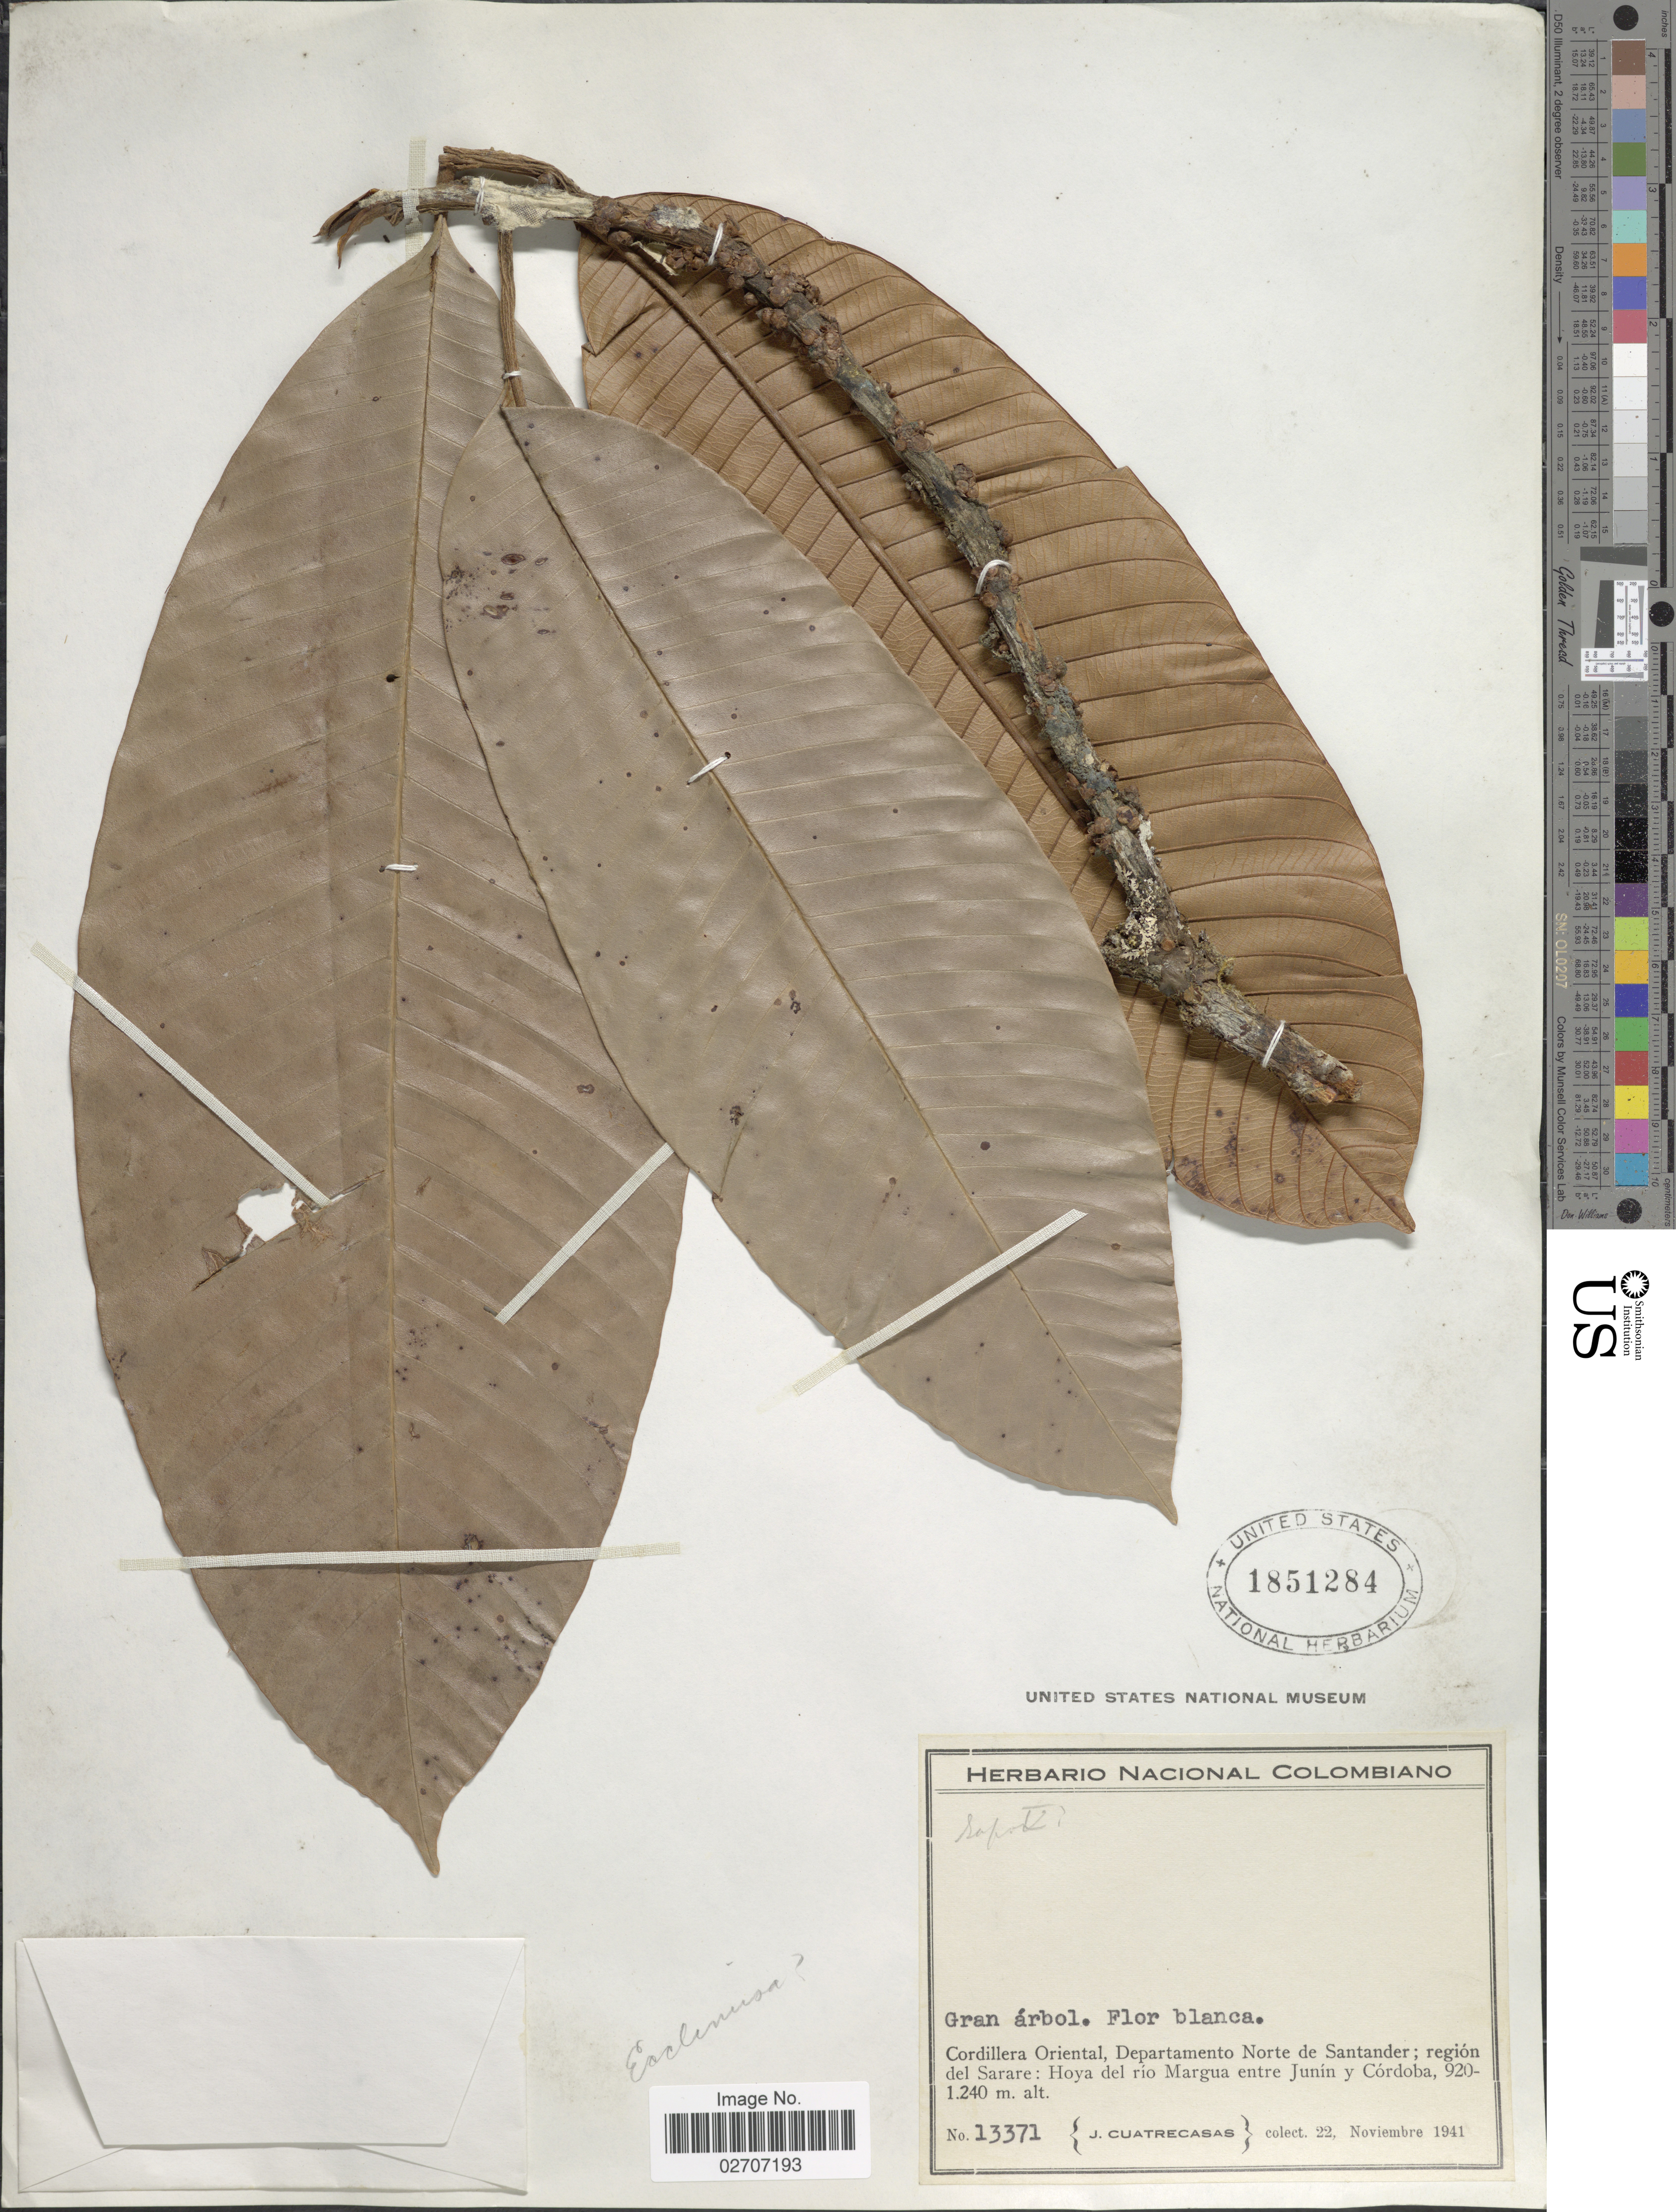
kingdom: Plantae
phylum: Tracheophyta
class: Magnoliopsida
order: Ericales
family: Sapotaceae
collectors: J. Cuatrecasas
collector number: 13371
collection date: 1941-11-22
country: Colombia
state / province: Norte de Santander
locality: Cordillera Oriental, Departamento Norte de Santander; region del Sarare: Hoya del rio Margua entre Junin y Cordoba.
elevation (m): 920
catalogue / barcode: US 1851284